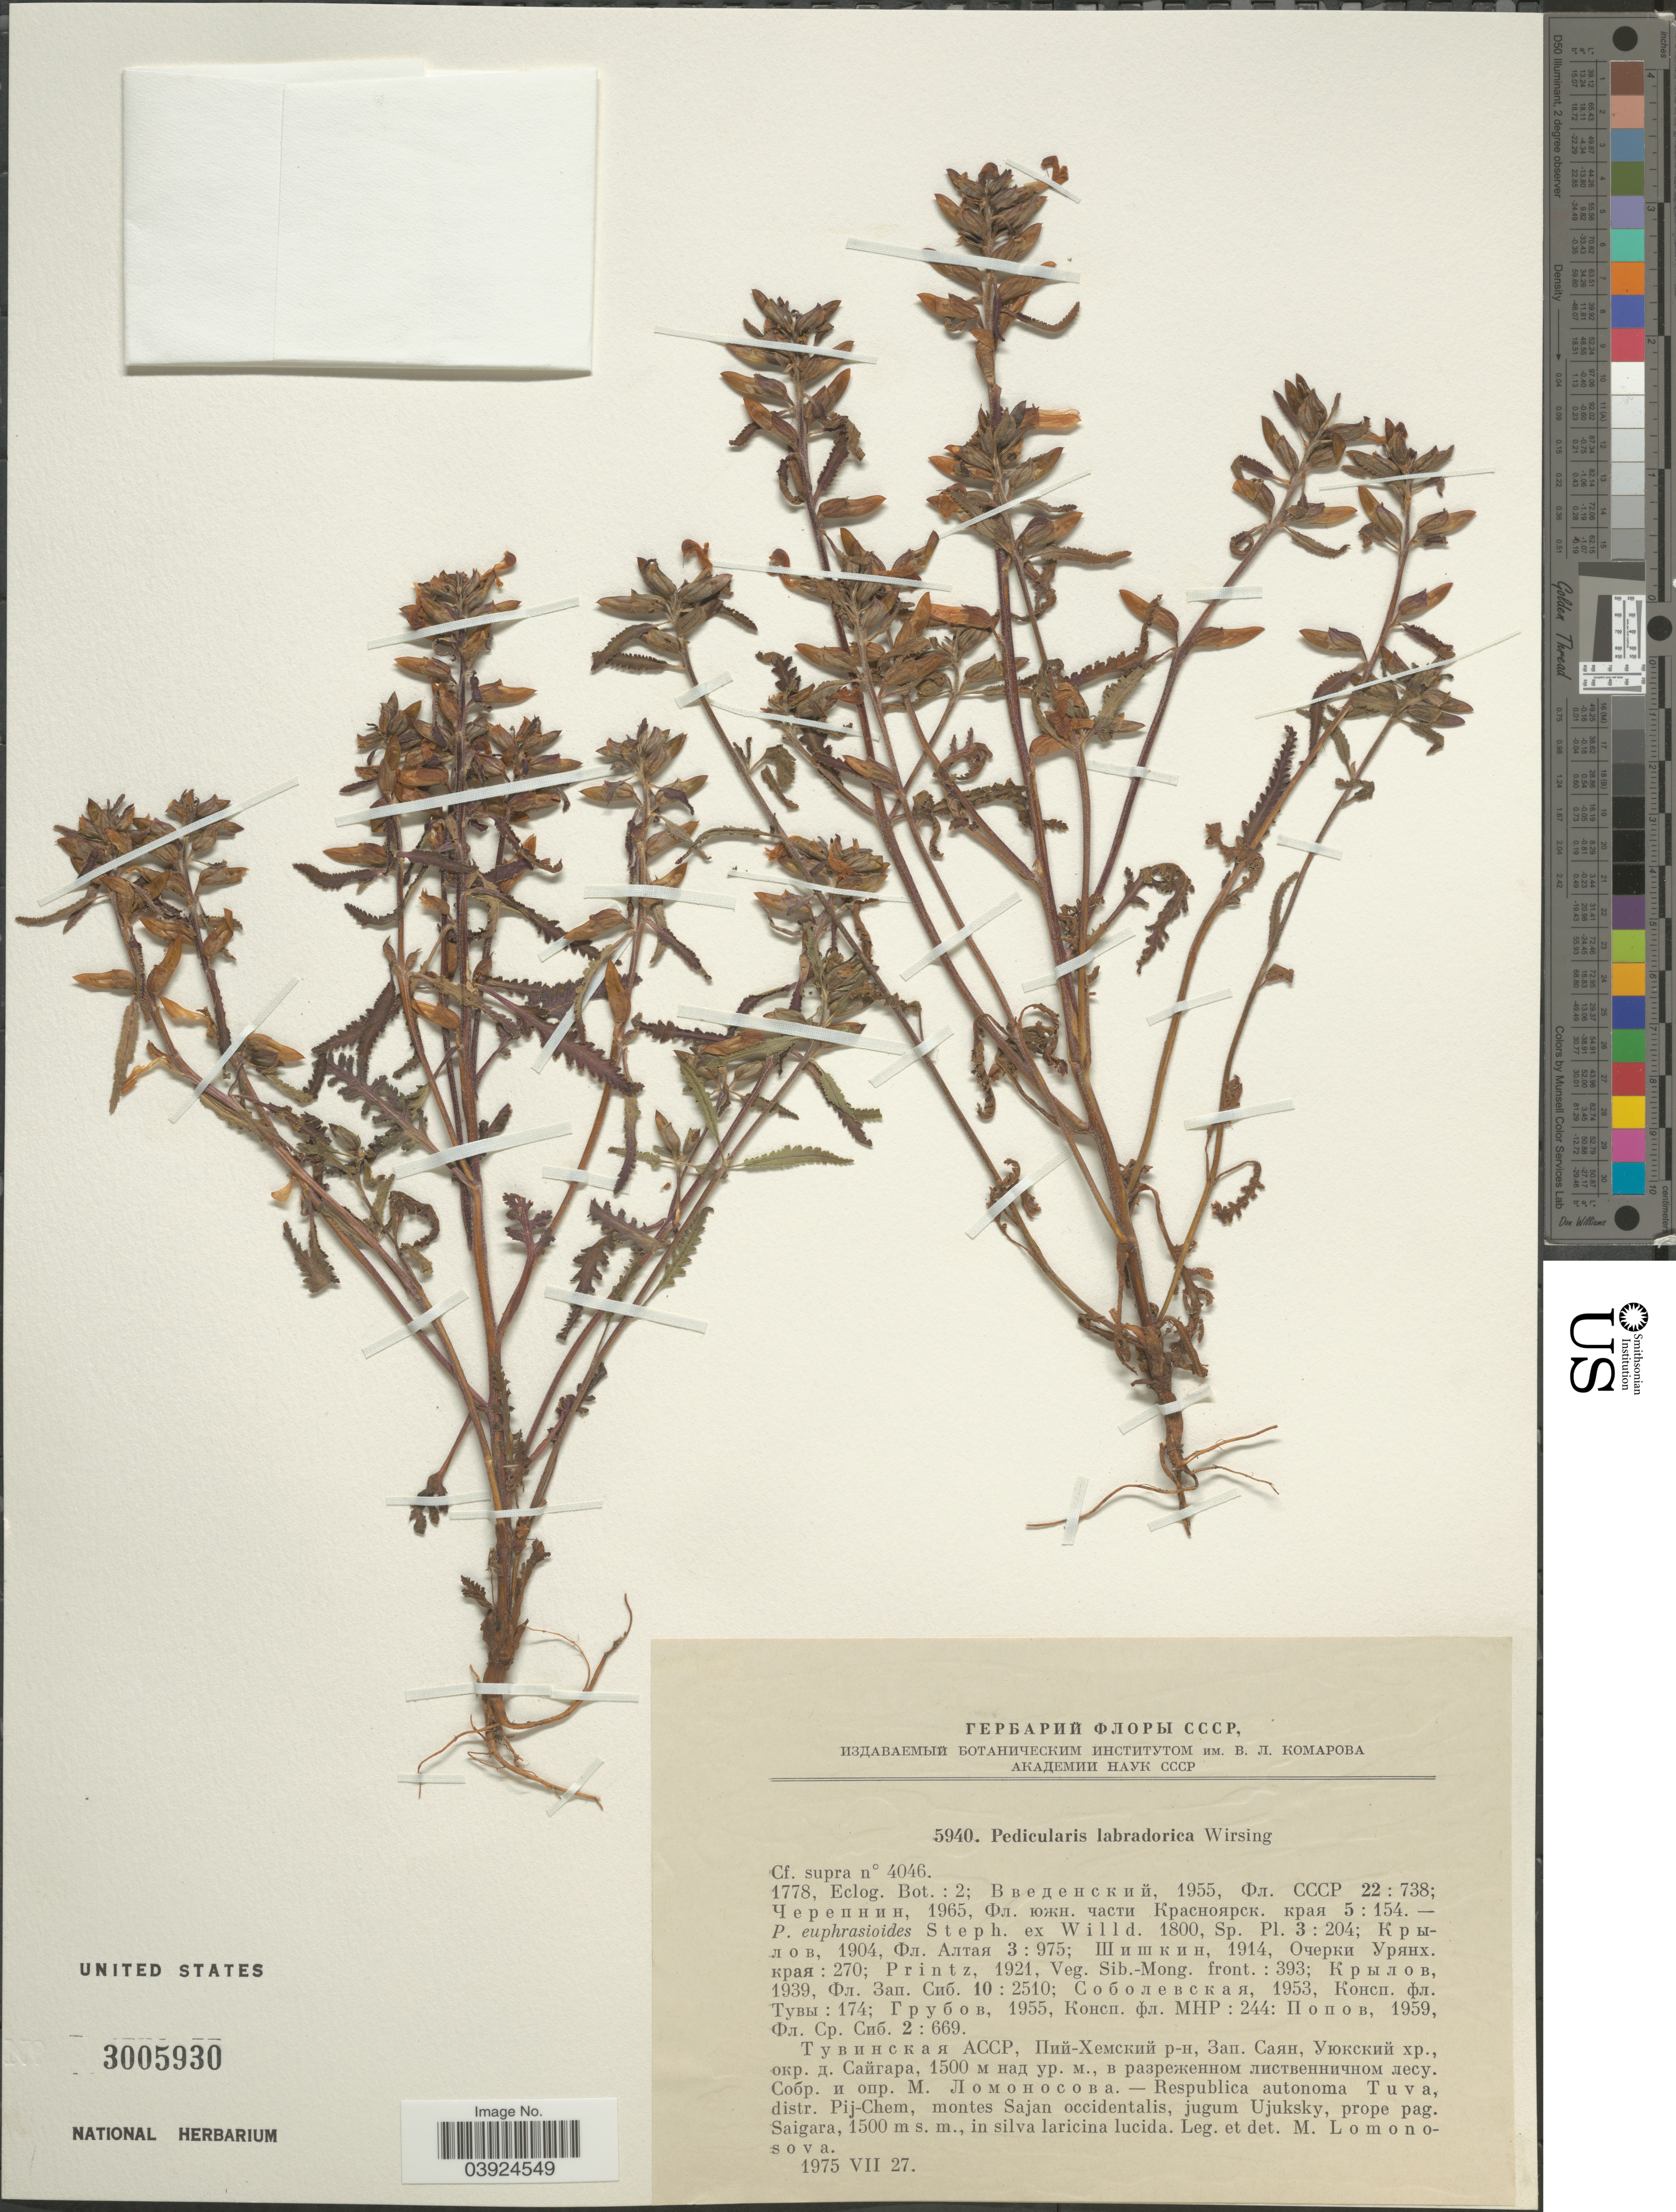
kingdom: Plantae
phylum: Tracheophyta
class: Magnoliopsida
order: Lamiales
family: Orobanchaceae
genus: Pedicularis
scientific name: Pedicularis labradorica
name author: Wirsing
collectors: M. Lomonosova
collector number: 5940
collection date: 1975-07-27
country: Russian Federation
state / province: Tuva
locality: Respublica autonoma Tuva, distr. Pij-Chem, montes Sajan occidentalis, jugum Ujuksky, prope pag. Sagara, in silva laricina lucida.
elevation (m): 1500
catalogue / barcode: US 3005930